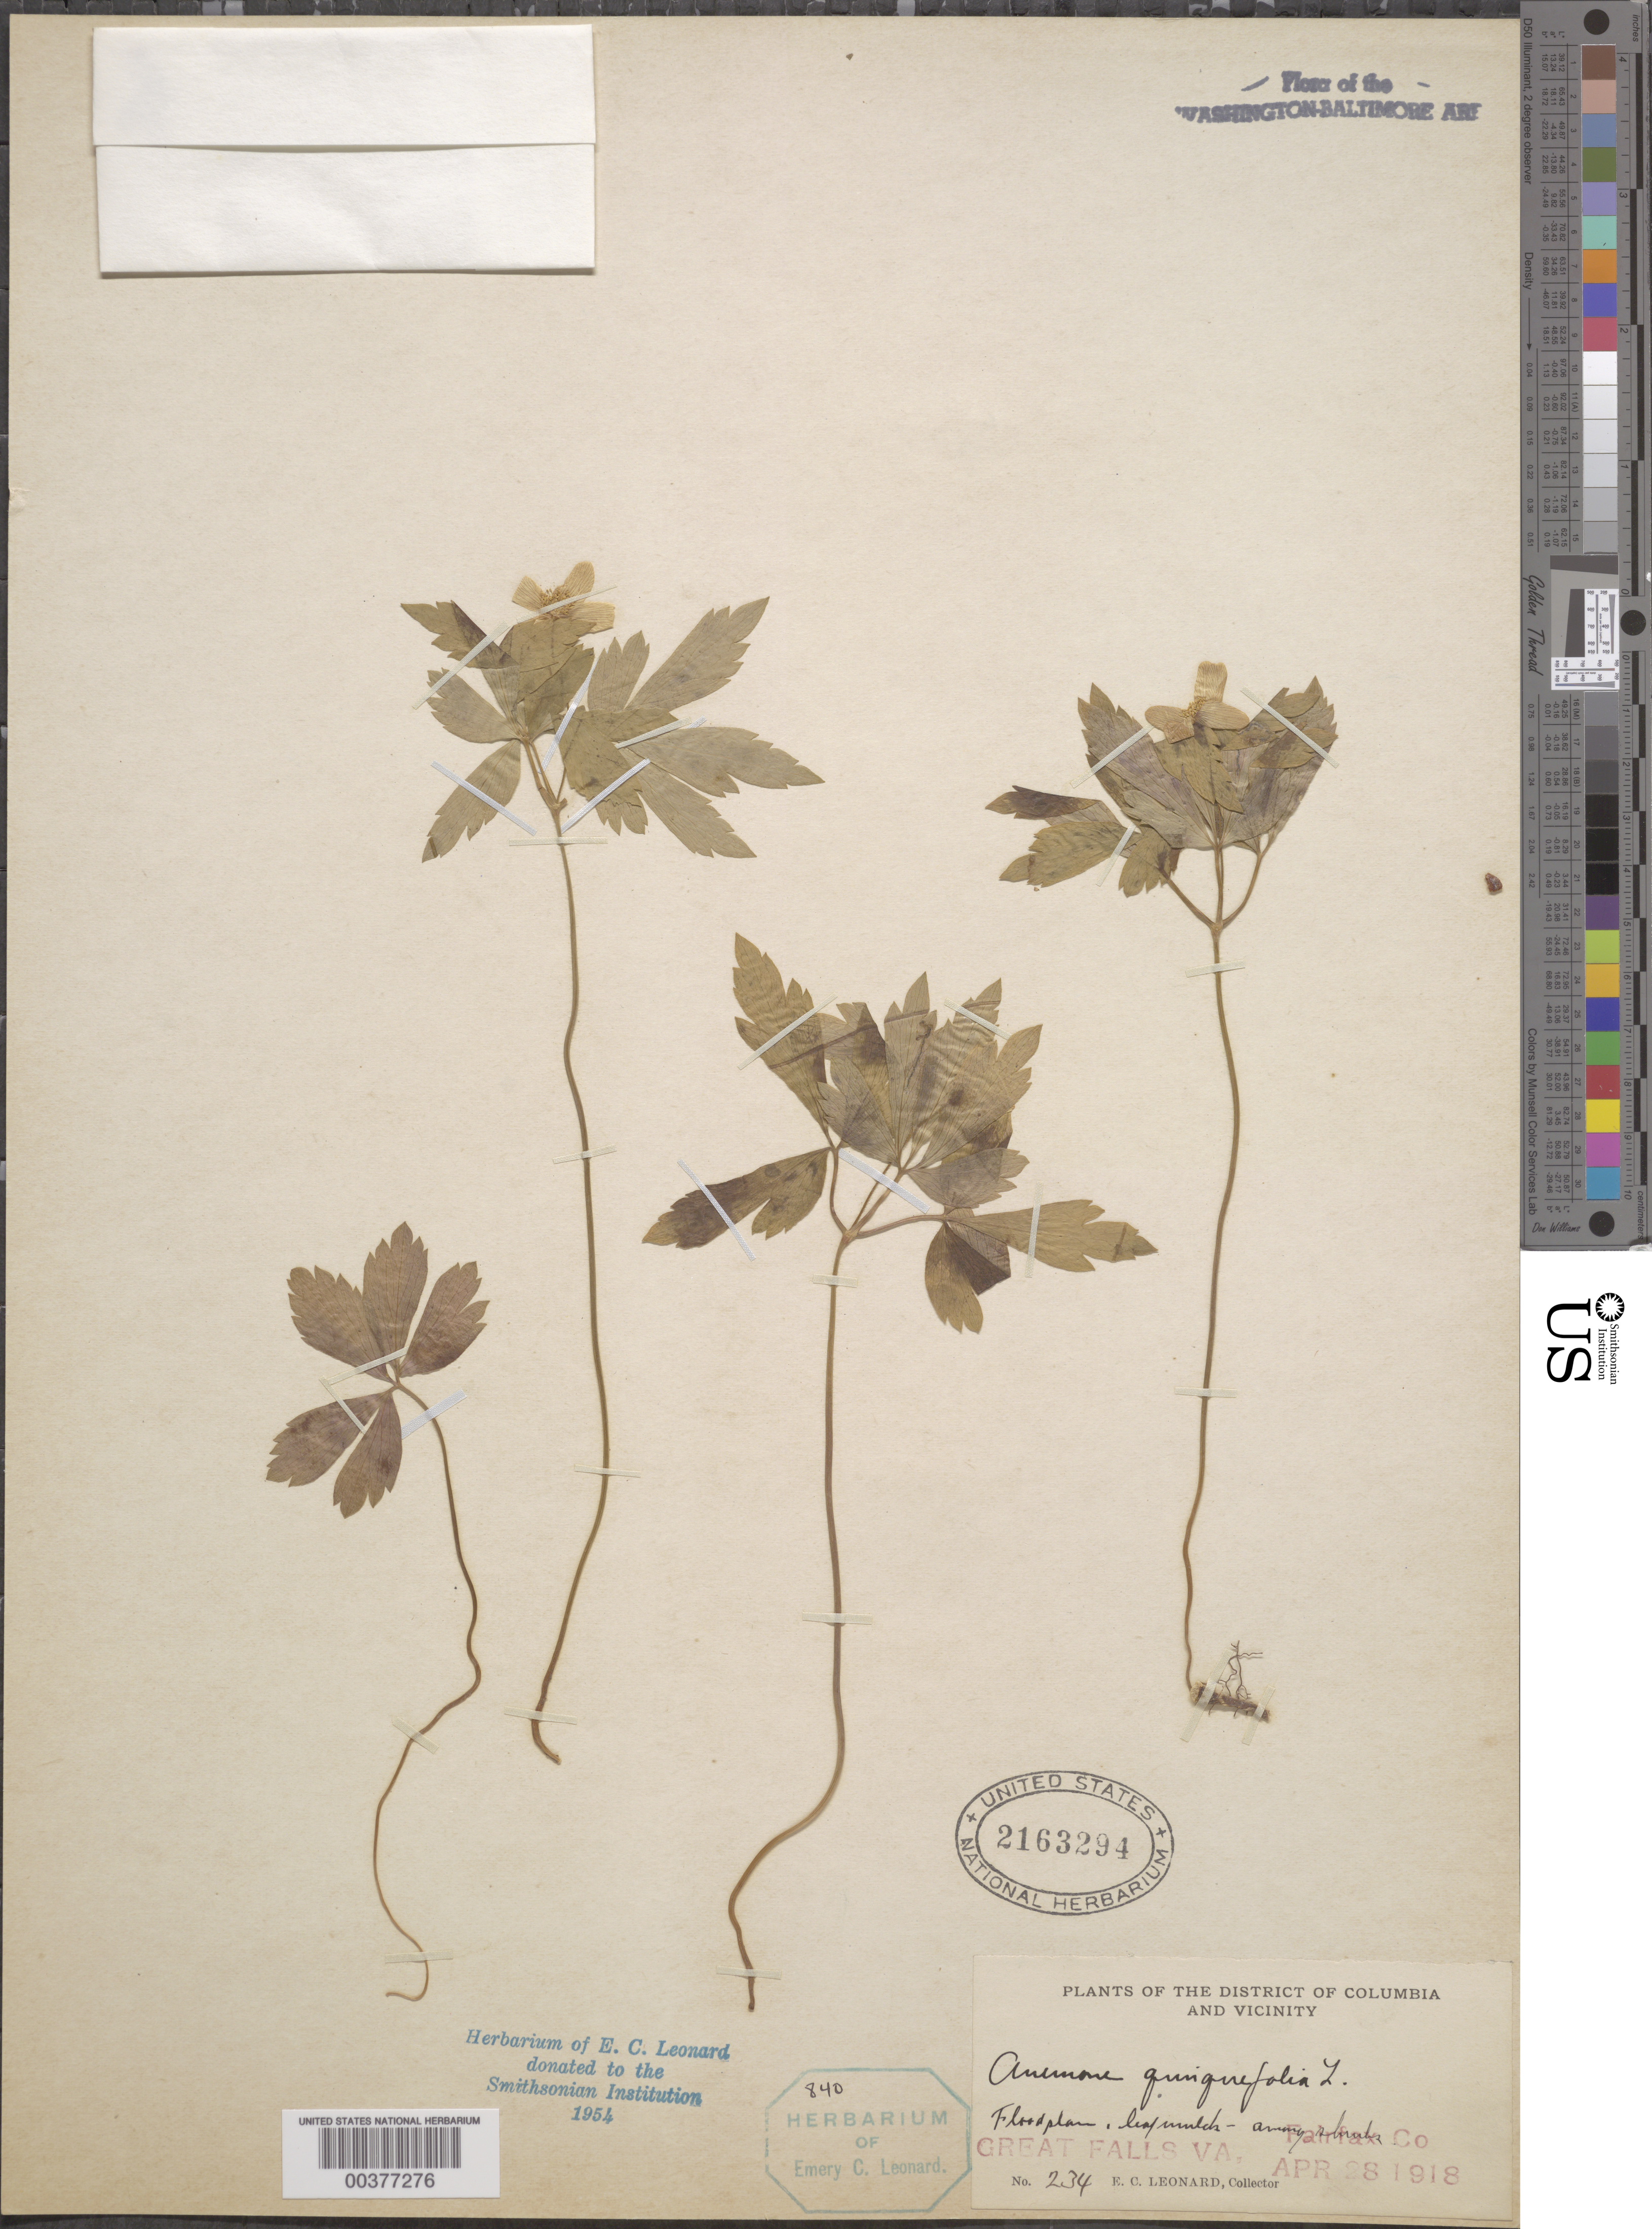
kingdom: Plantae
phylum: Tracheophyta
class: Magnoliopsida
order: Ranunculales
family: Ranunculaceae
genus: Anemone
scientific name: Anemone quinquefolia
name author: L.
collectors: E. C. Leonard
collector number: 234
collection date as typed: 28 Apr 1918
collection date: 1918-04-28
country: United States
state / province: Virginia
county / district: Fairfax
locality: Great Falls C. and O. Canal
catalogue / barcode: US 2163294